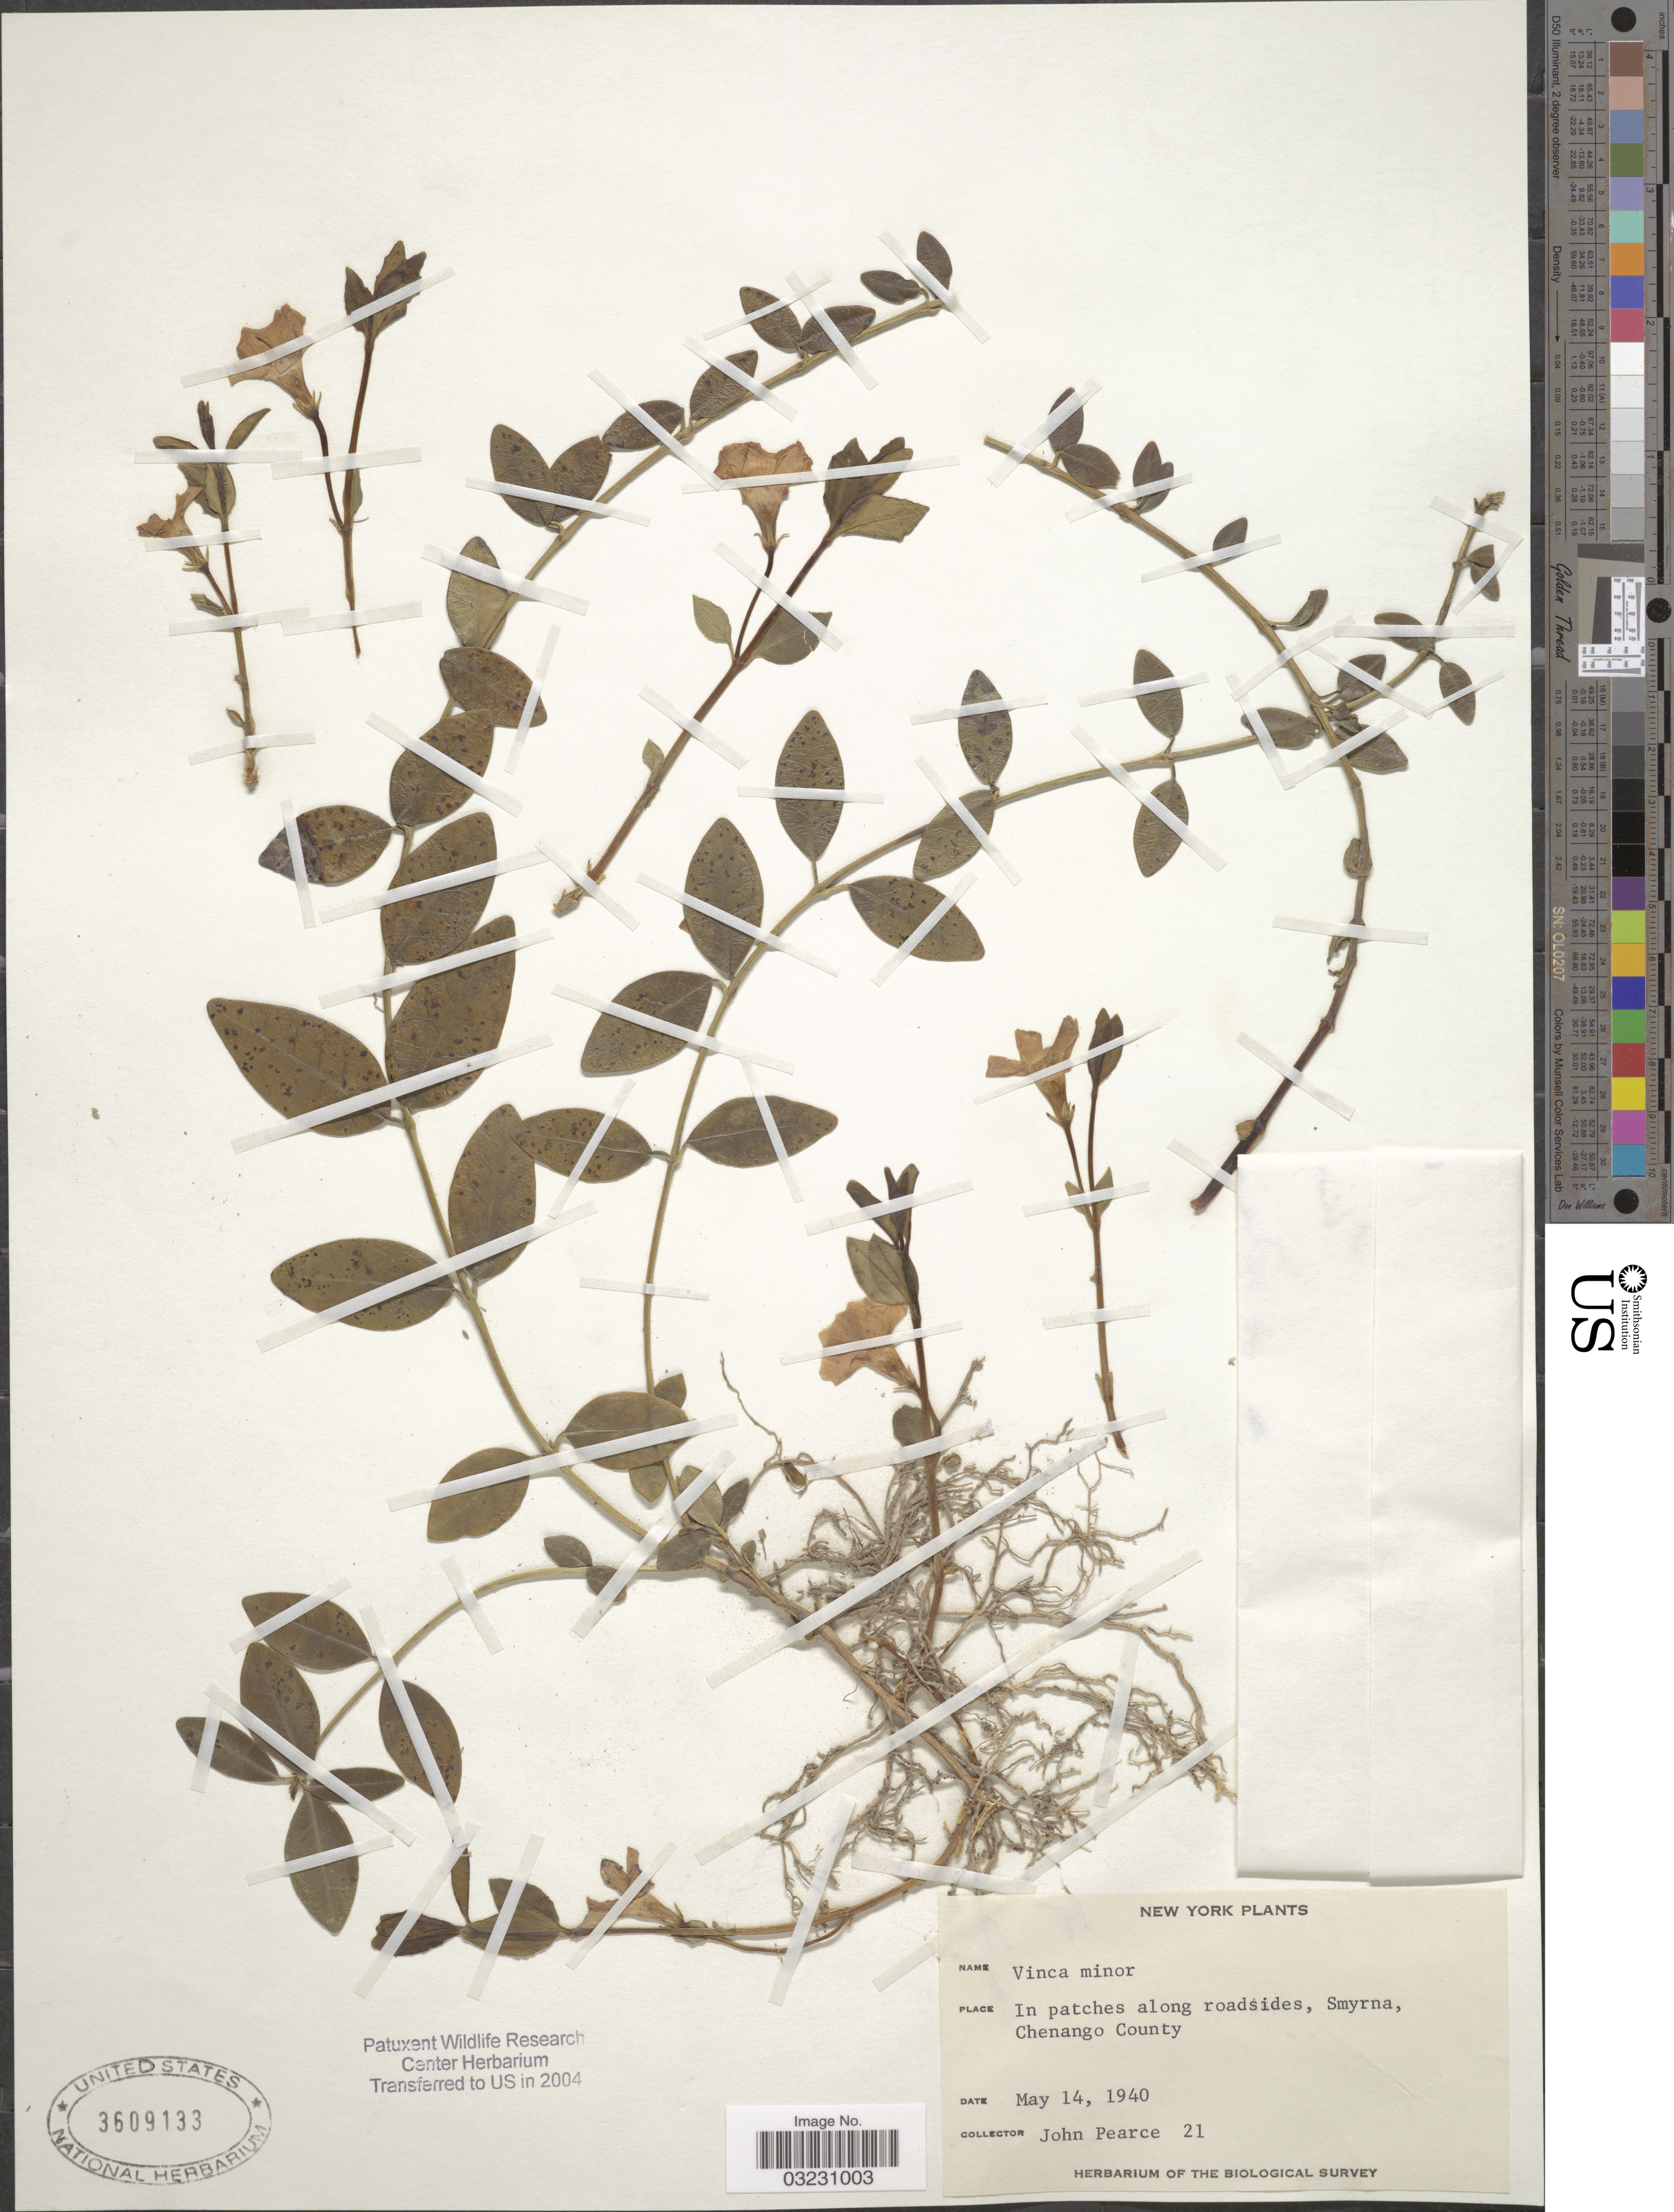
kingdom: Plantae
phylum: Tracheophyta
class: Magnoliopsida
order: Gentianales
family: Apocynaceae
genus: Vinca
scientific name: Vinca minor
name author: L.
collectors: J. Pearce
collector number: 21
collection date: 1940-05-14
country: United States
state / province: New York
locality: Smyrna, Chenango County.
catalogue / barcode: US 3609133